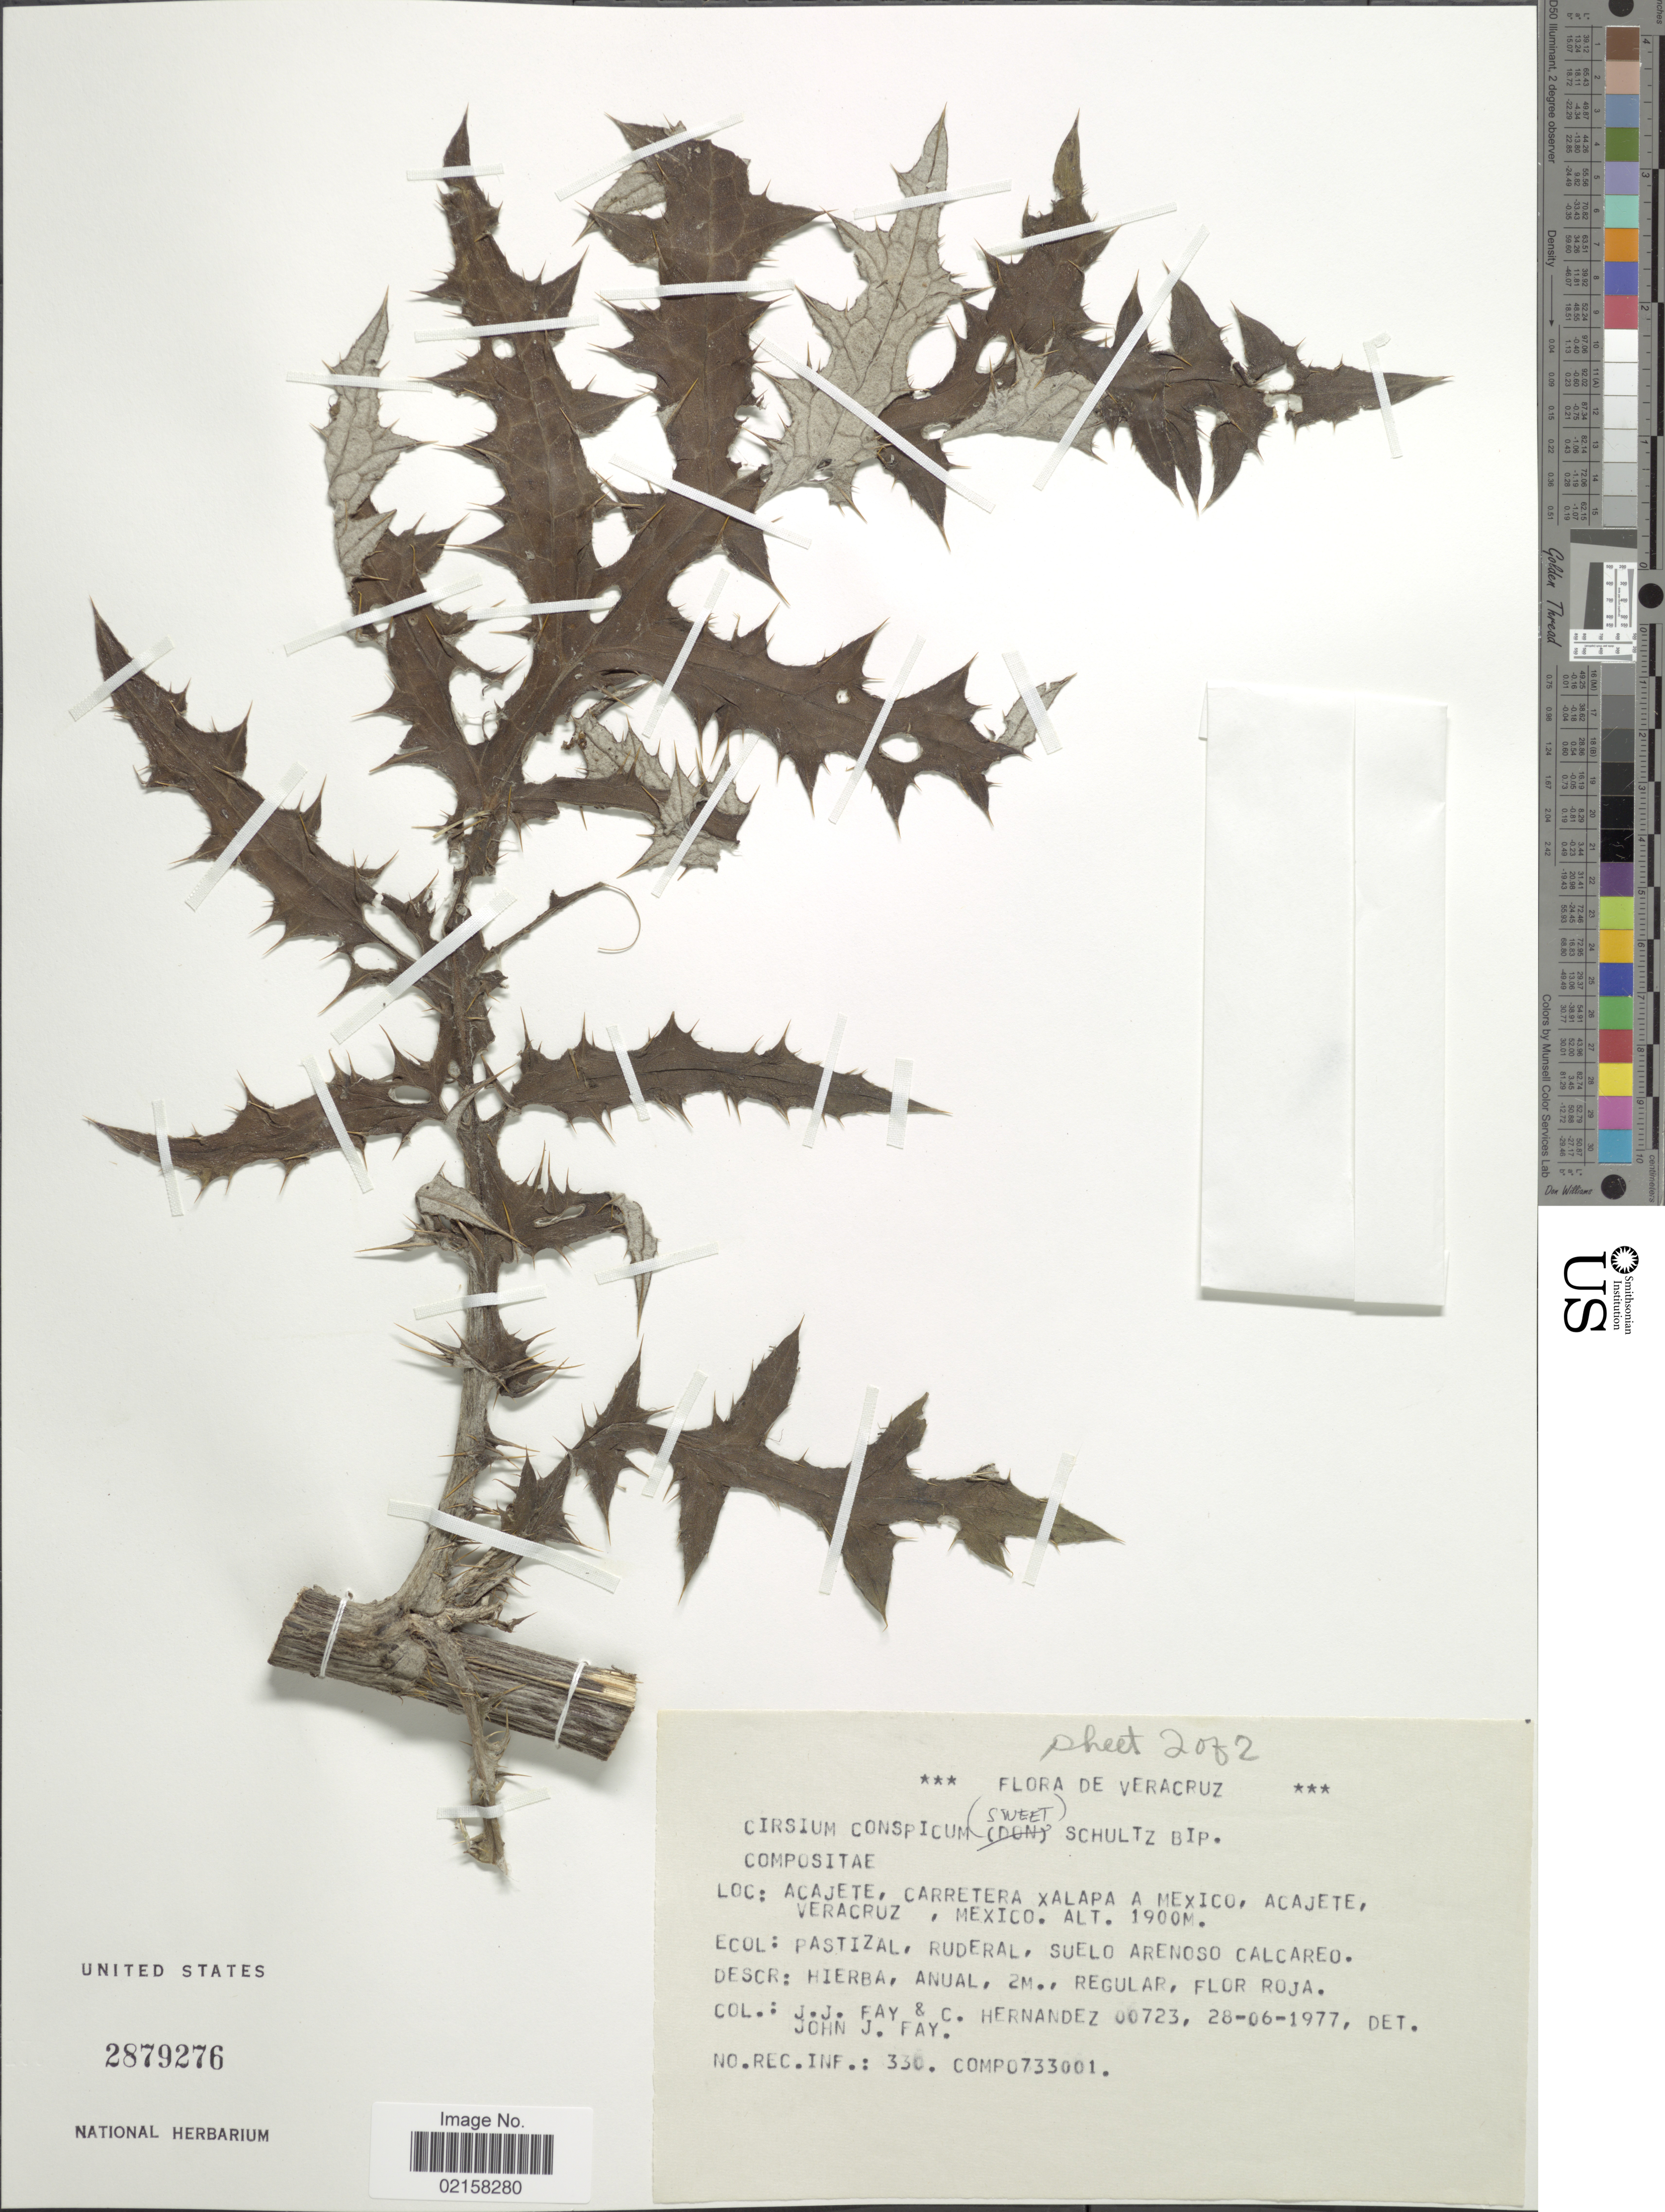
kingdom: Plantae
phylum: Tracheophyta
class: Magnoliopsida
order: Asterales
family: Asteraceae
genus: Cirsium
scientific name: Cirsium conspicuum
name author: (G. Don) Sch. Bip.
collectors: J. J. Fay & C. Hernandez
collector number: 00723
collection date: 1977-06-28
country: Mexico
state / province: Veracruz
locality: Acajete, Carretera Xalapa a Mexico, Acajete, Veracruz.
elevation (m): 1900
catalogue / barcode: US 2879276